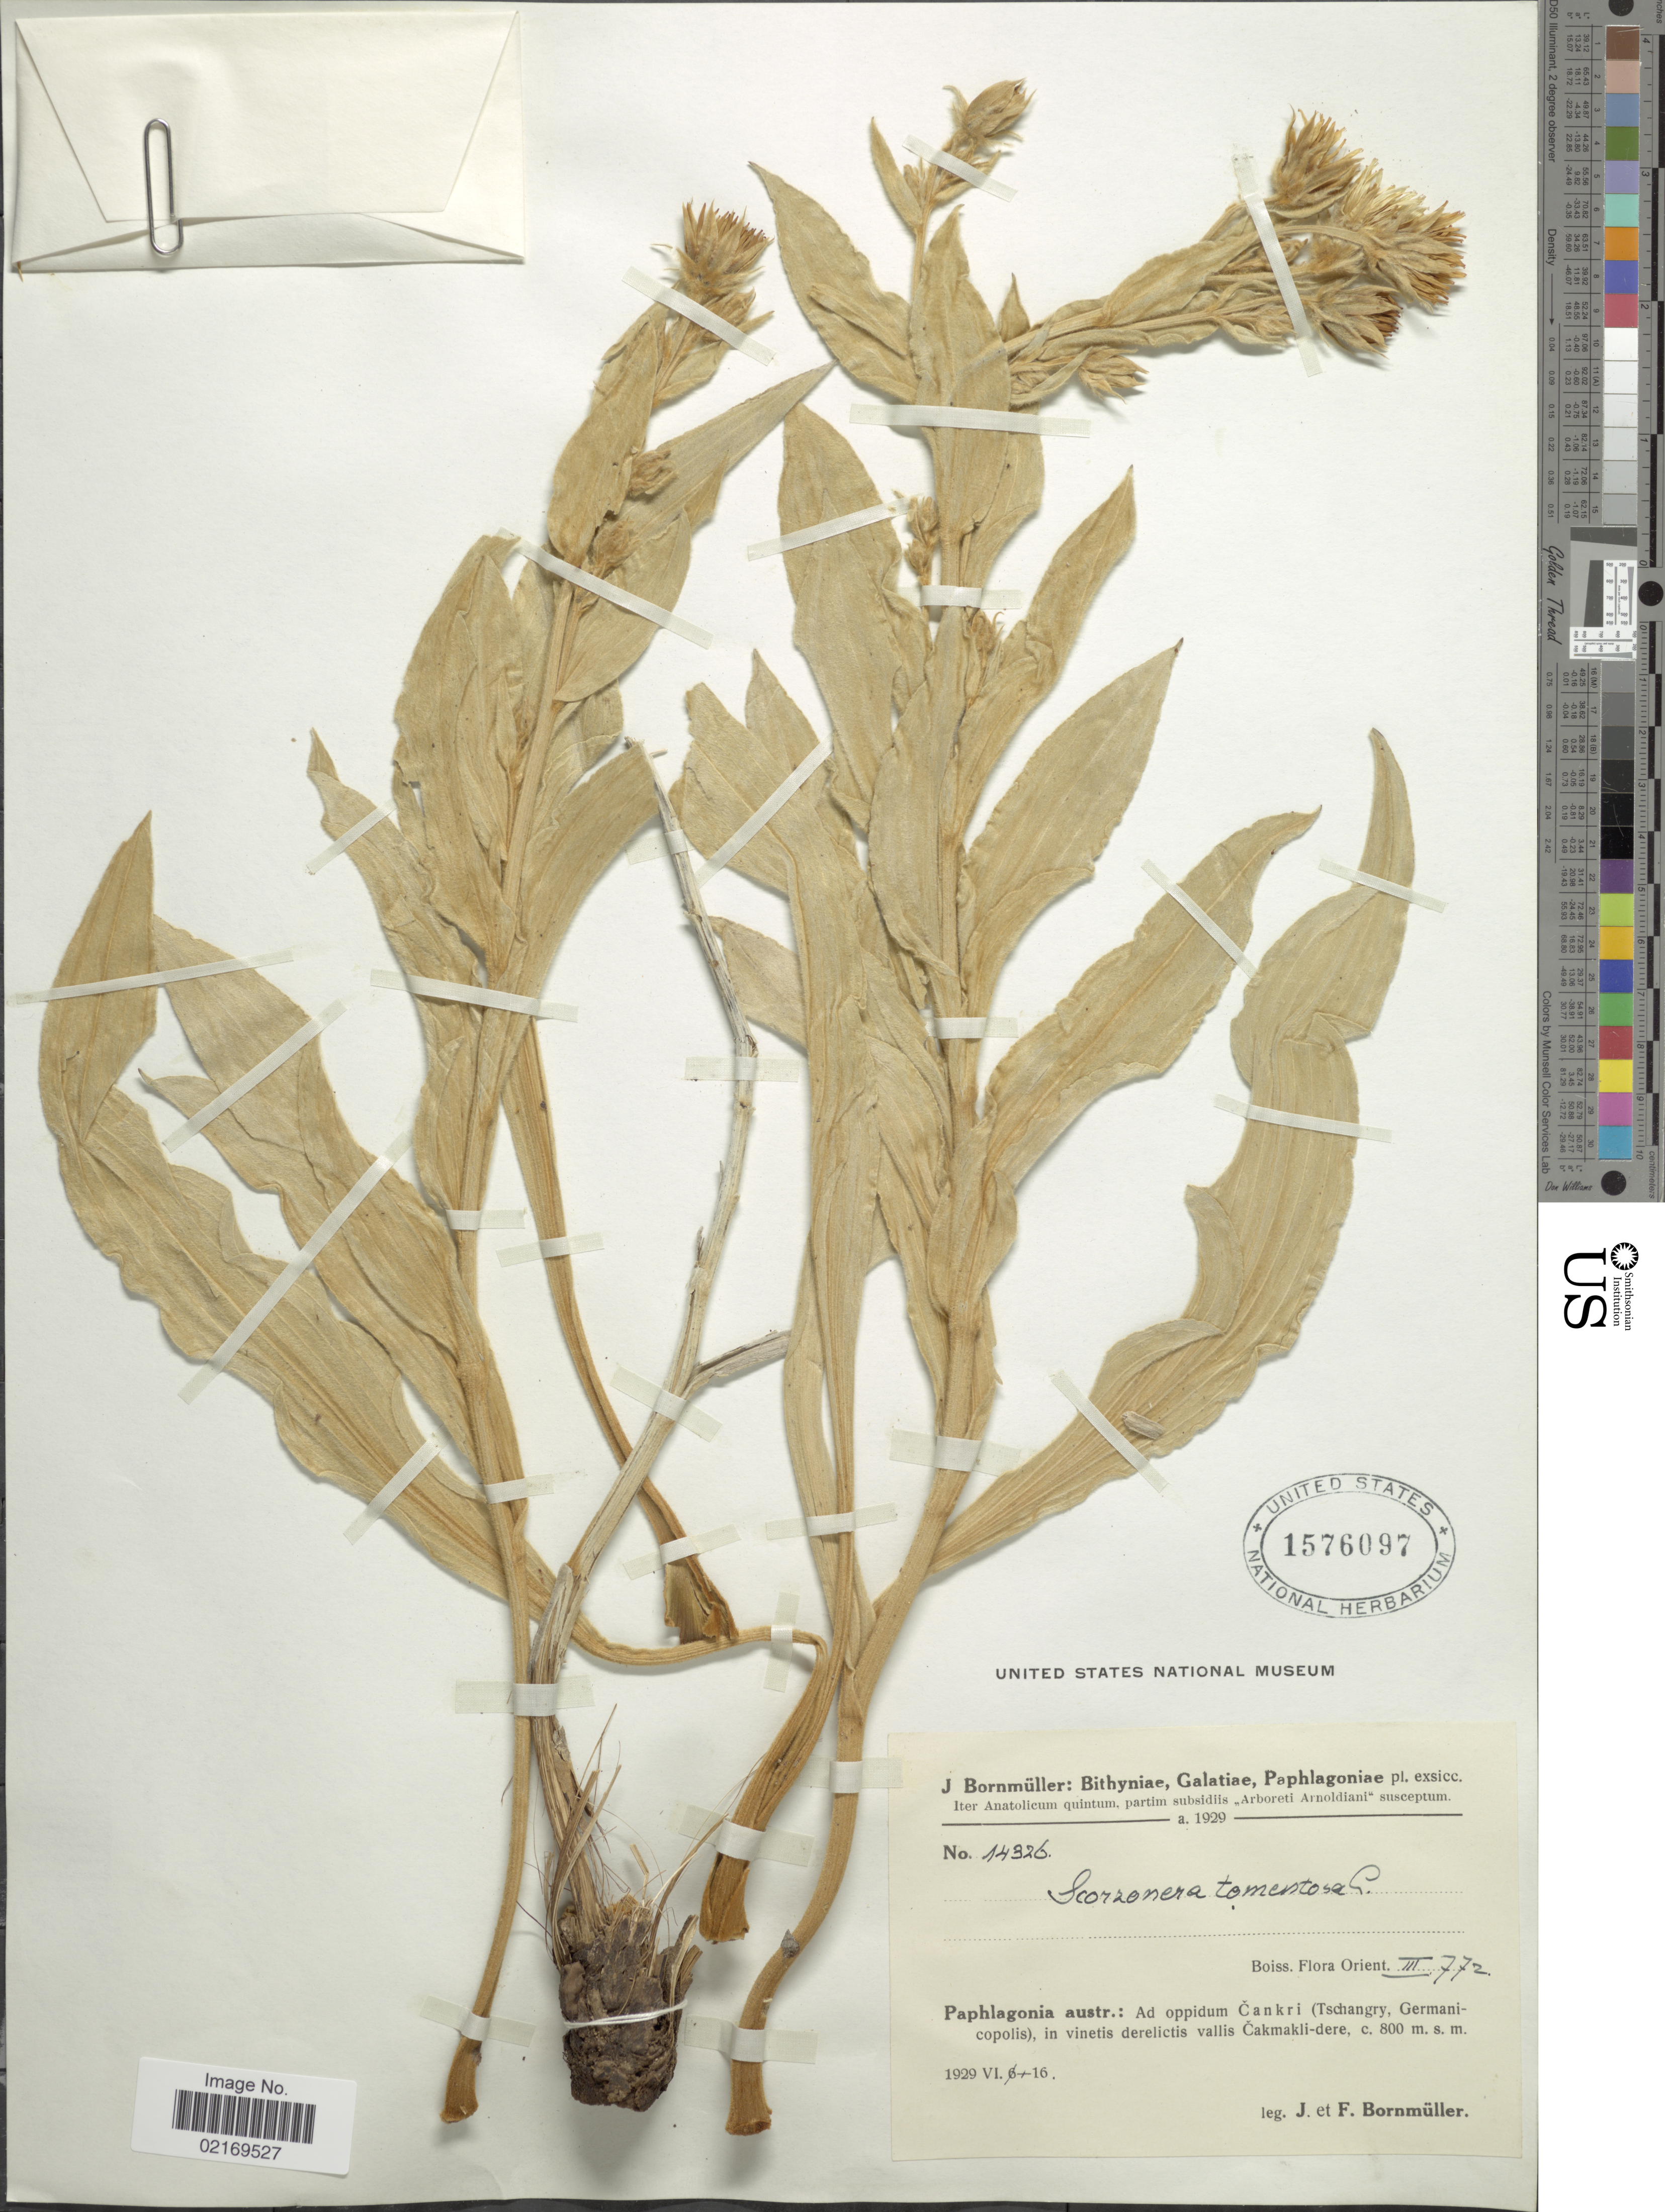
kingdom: Plantae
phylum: Tracheophyta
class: Magnoliopsida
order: Asterales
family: Asteraceae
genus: Scorzonera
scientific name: Scorzonera tomentosa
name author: L.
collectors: J. Bornmüller & F. Bornmüller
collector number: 14326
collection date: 1929-06-16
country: Turkey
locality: Paphlagonia austr.: Ad oppidum Cankri (Tschangry, Germanicopolis), in vinetis derelictis vallis Cakmakli-dere.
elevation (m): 800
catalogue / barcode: US 1576097